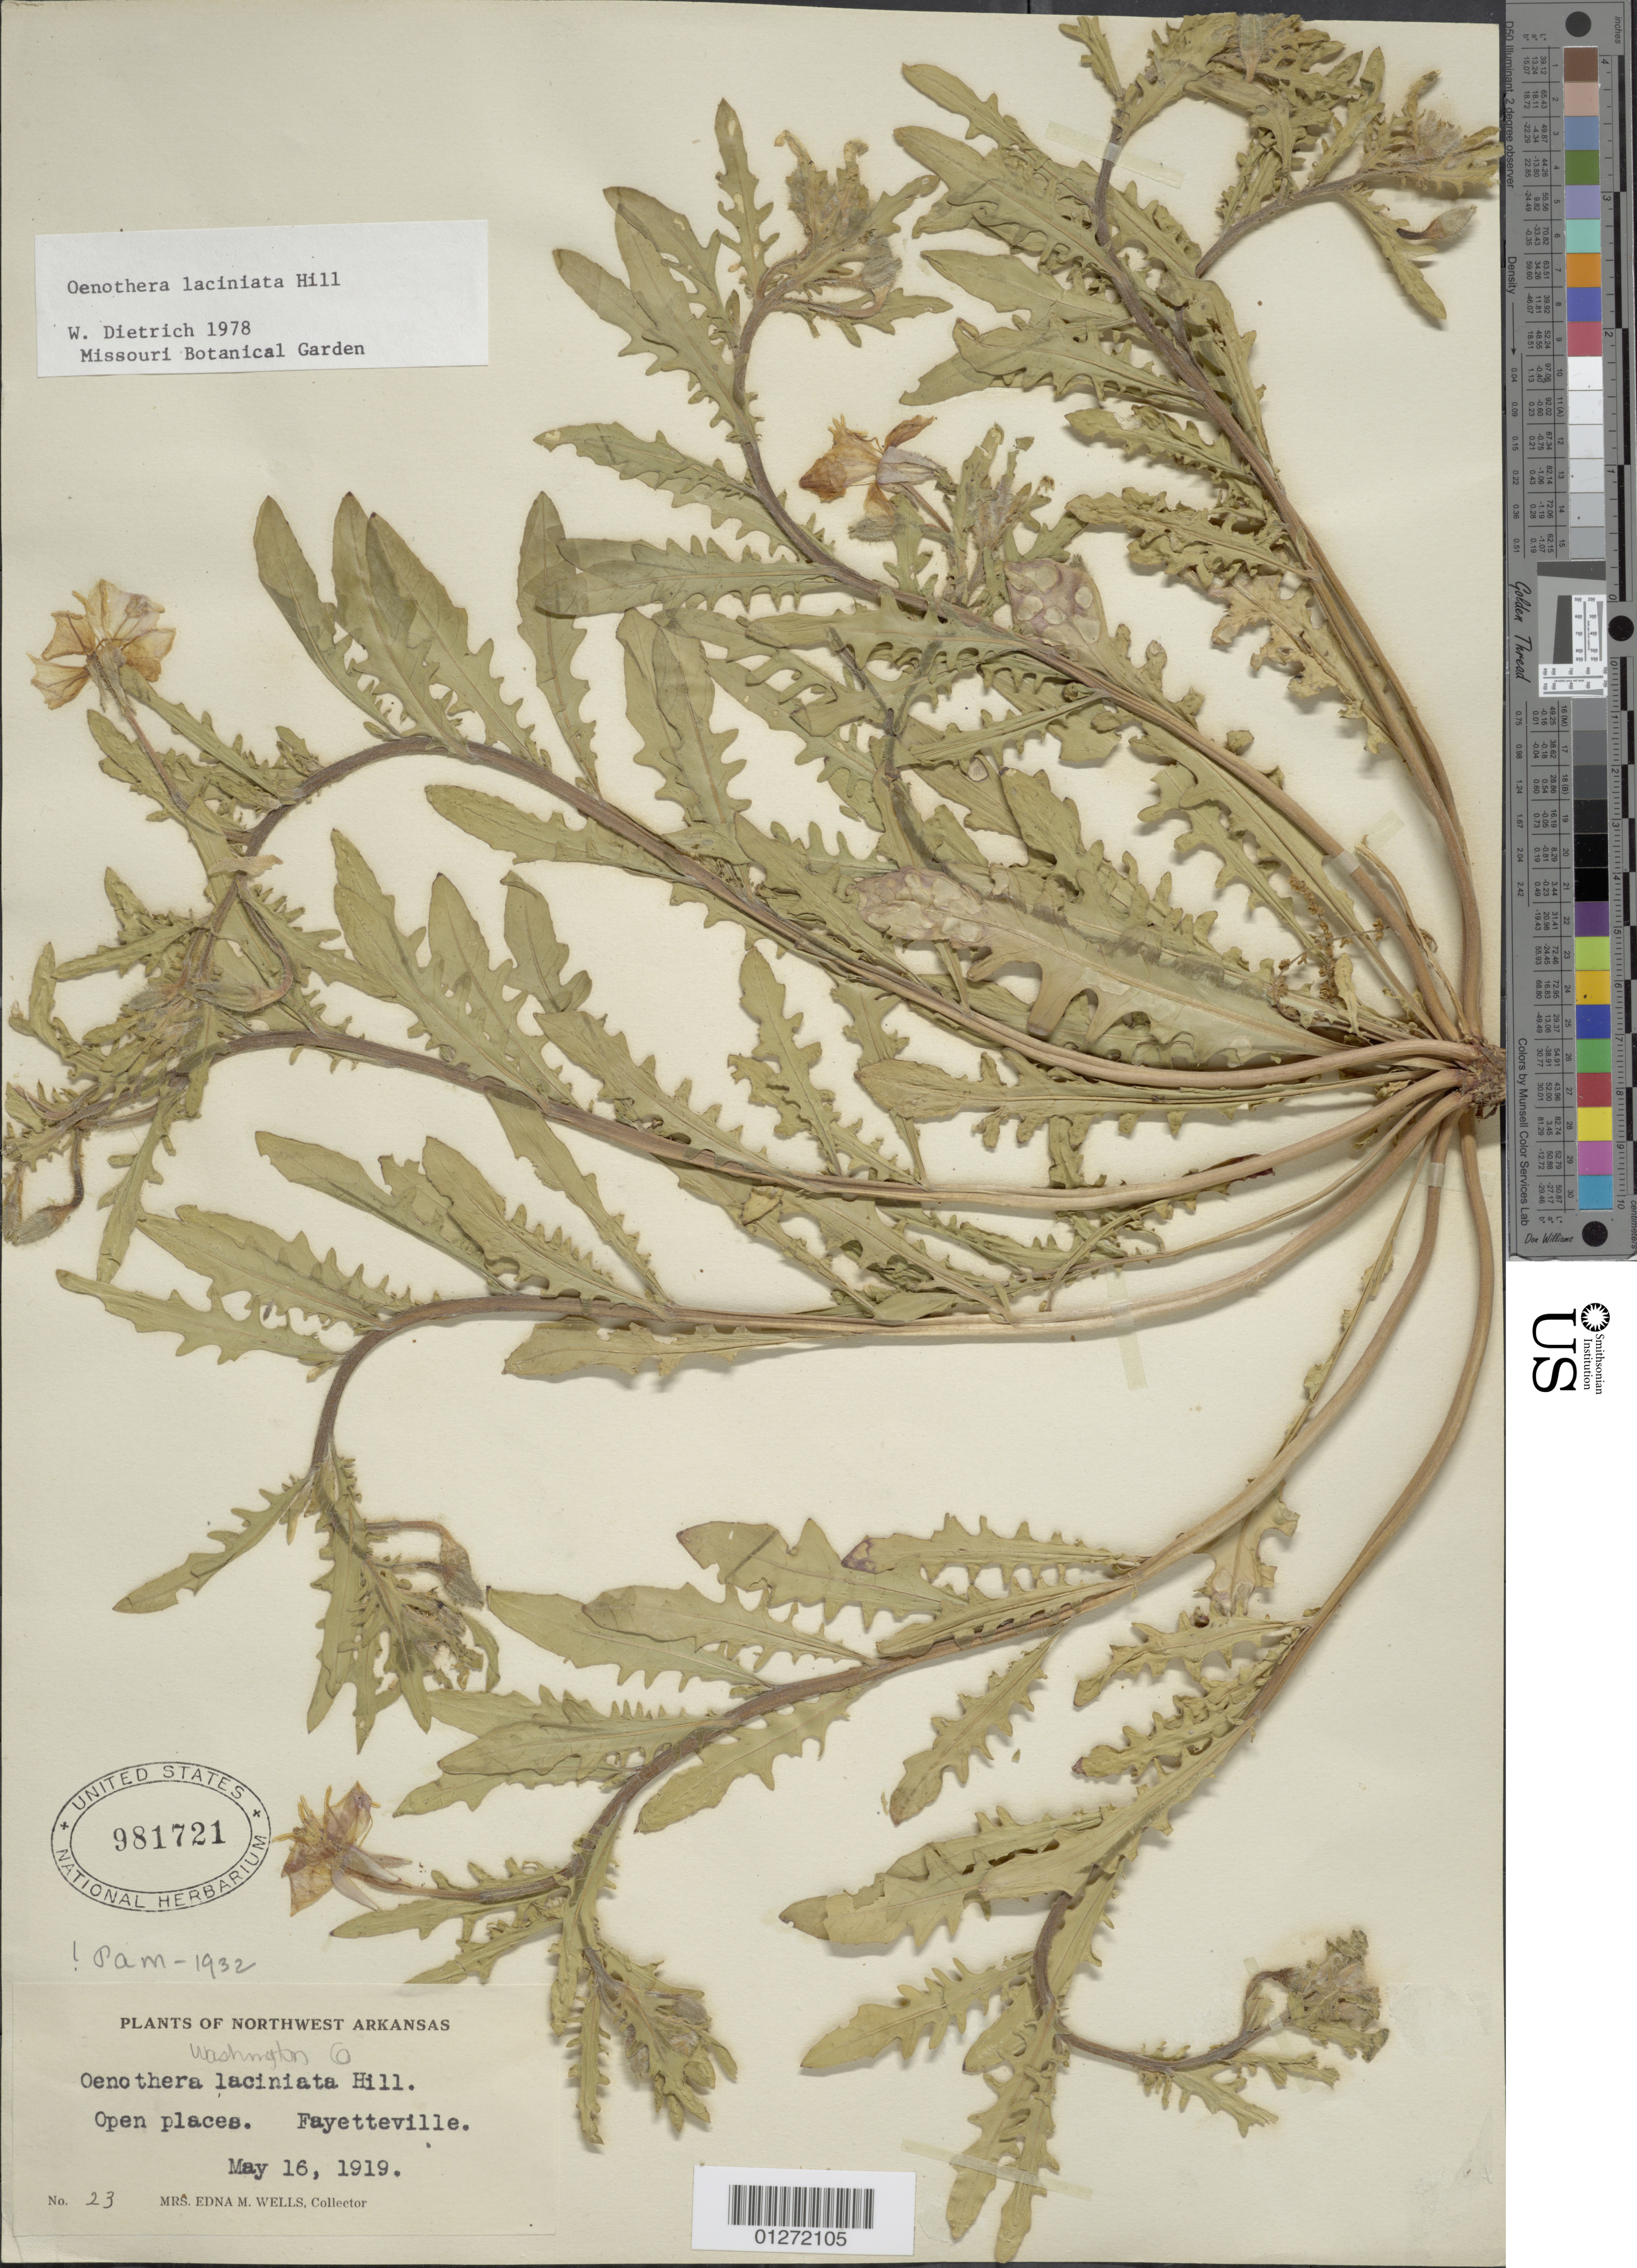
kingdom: Plantae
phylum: Tracheophyta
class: Magnoliopsida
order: Myrtales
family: Onagraceae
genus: Oenothera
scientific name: Oenothera laciniata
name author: Hill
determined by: Dietrich, W.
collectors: E. M. Wells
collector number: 23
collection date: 1919-05-16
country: United States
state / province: Arkansas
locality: Fayetteville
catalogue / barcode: US 981721